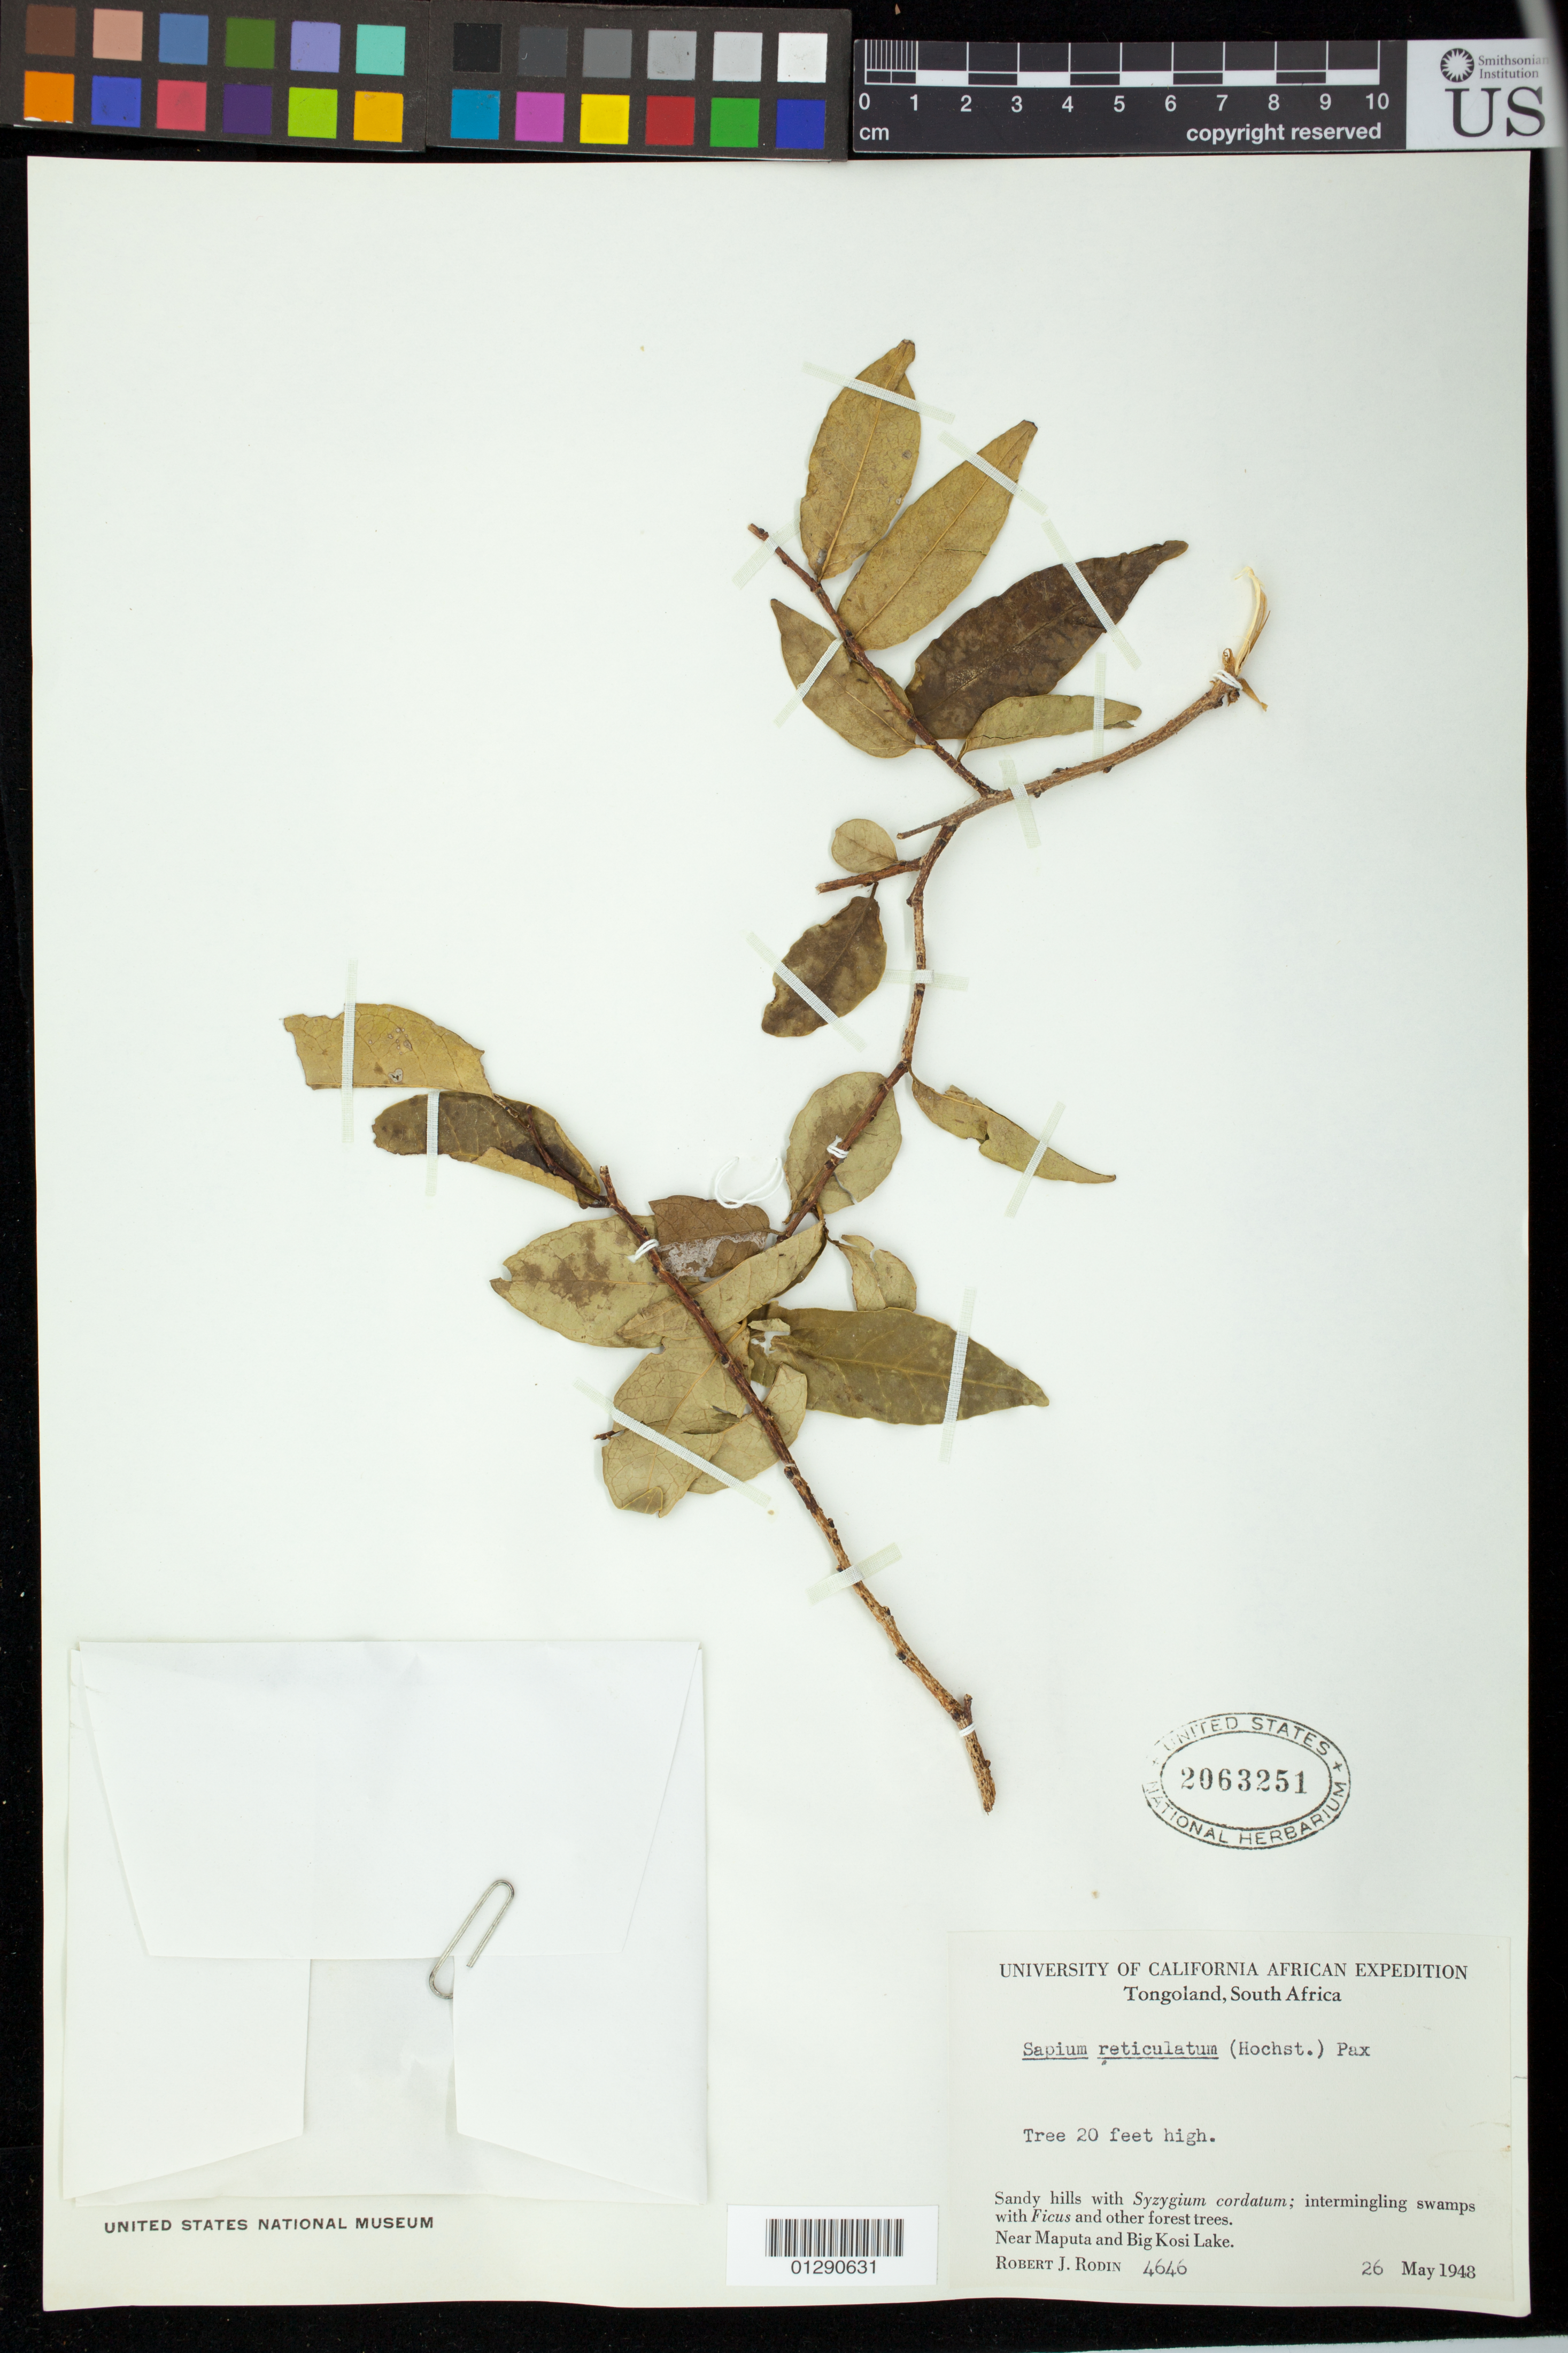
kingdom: Plantae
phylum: Tracheophyta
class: Magnoliopsida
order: Malpighiales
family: Euphorbiaceae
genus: Sapium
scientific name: Sapium reticulatum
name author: (Hochst.) Pax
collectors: R. J. Rodin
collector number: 4646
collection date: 1948-05-26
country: South Africa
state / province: KwaZulu-Natal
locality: Near Maputa and Big Kosi Lake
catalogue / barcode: US 2063251